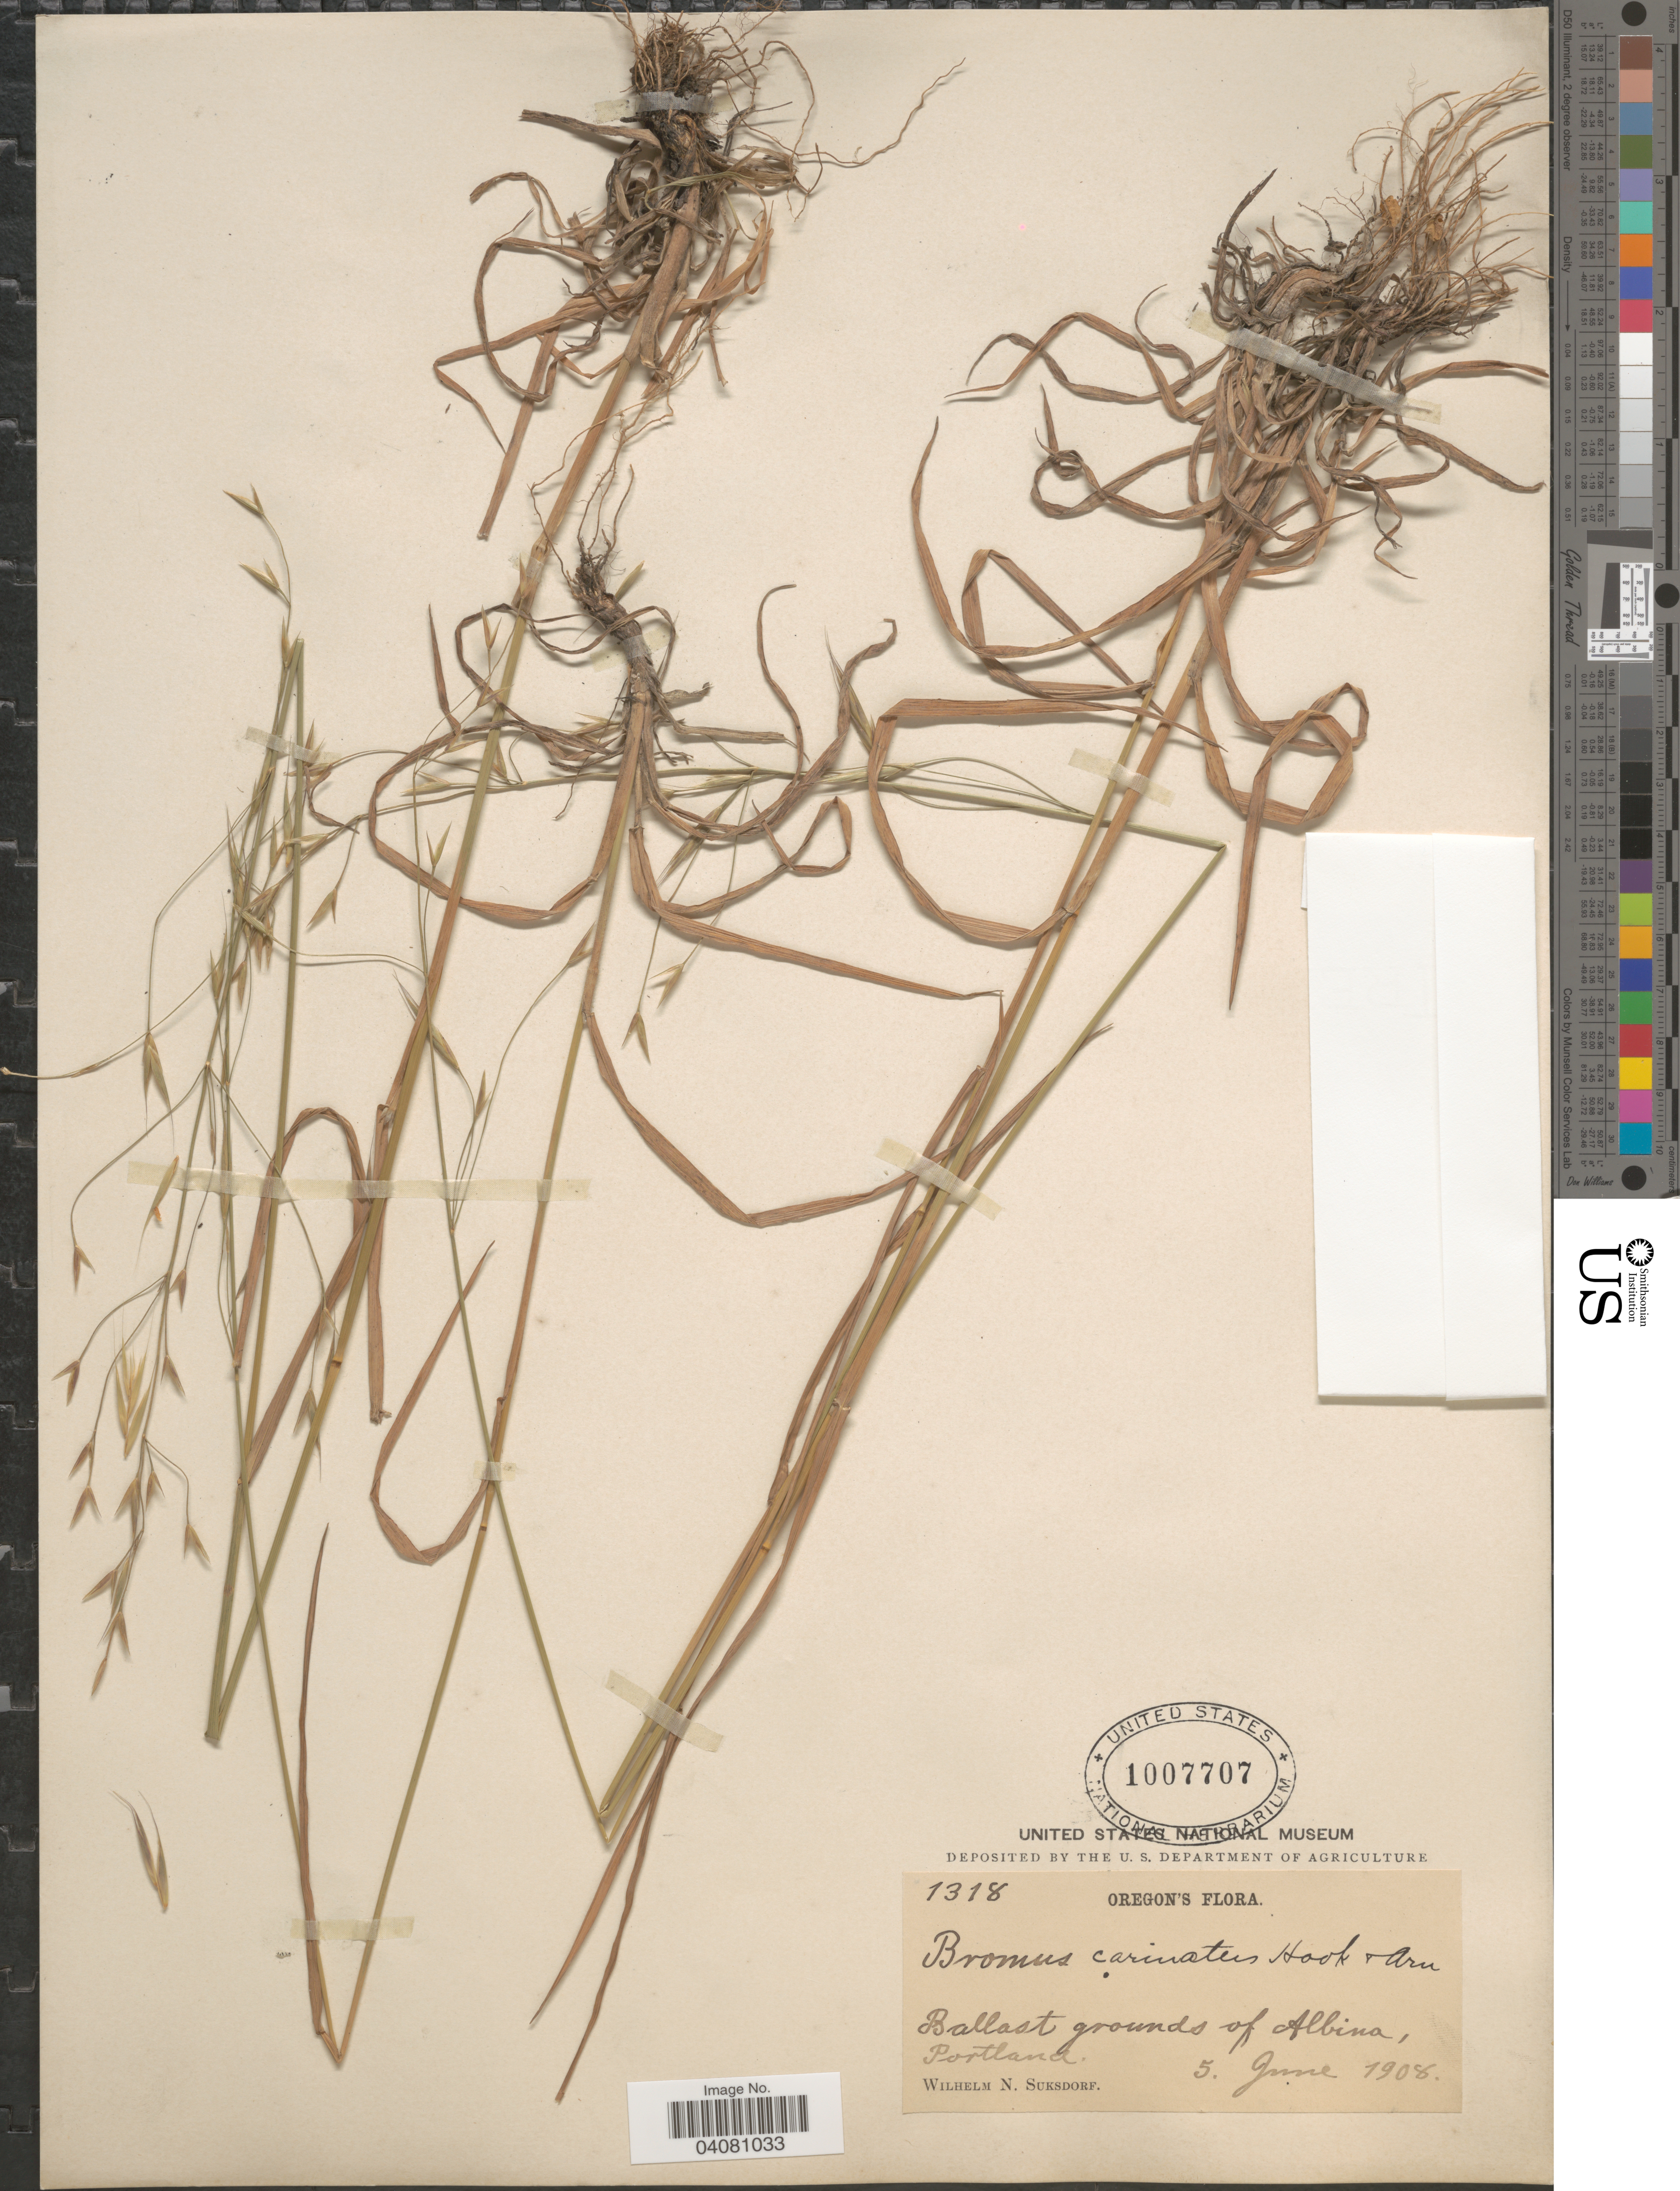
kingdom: Plantae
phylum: Tracheophyta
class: Liliopsida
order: Poales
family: Poaceae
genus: Bromus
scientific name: Bromus carinatus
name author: Hook. & Arn.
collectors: W. N. Suksdorf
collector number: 1318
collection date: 1908-06-05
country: United States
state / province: Oregon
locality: Ballast grounds of Albina, Portland.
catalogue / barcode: US 1007707